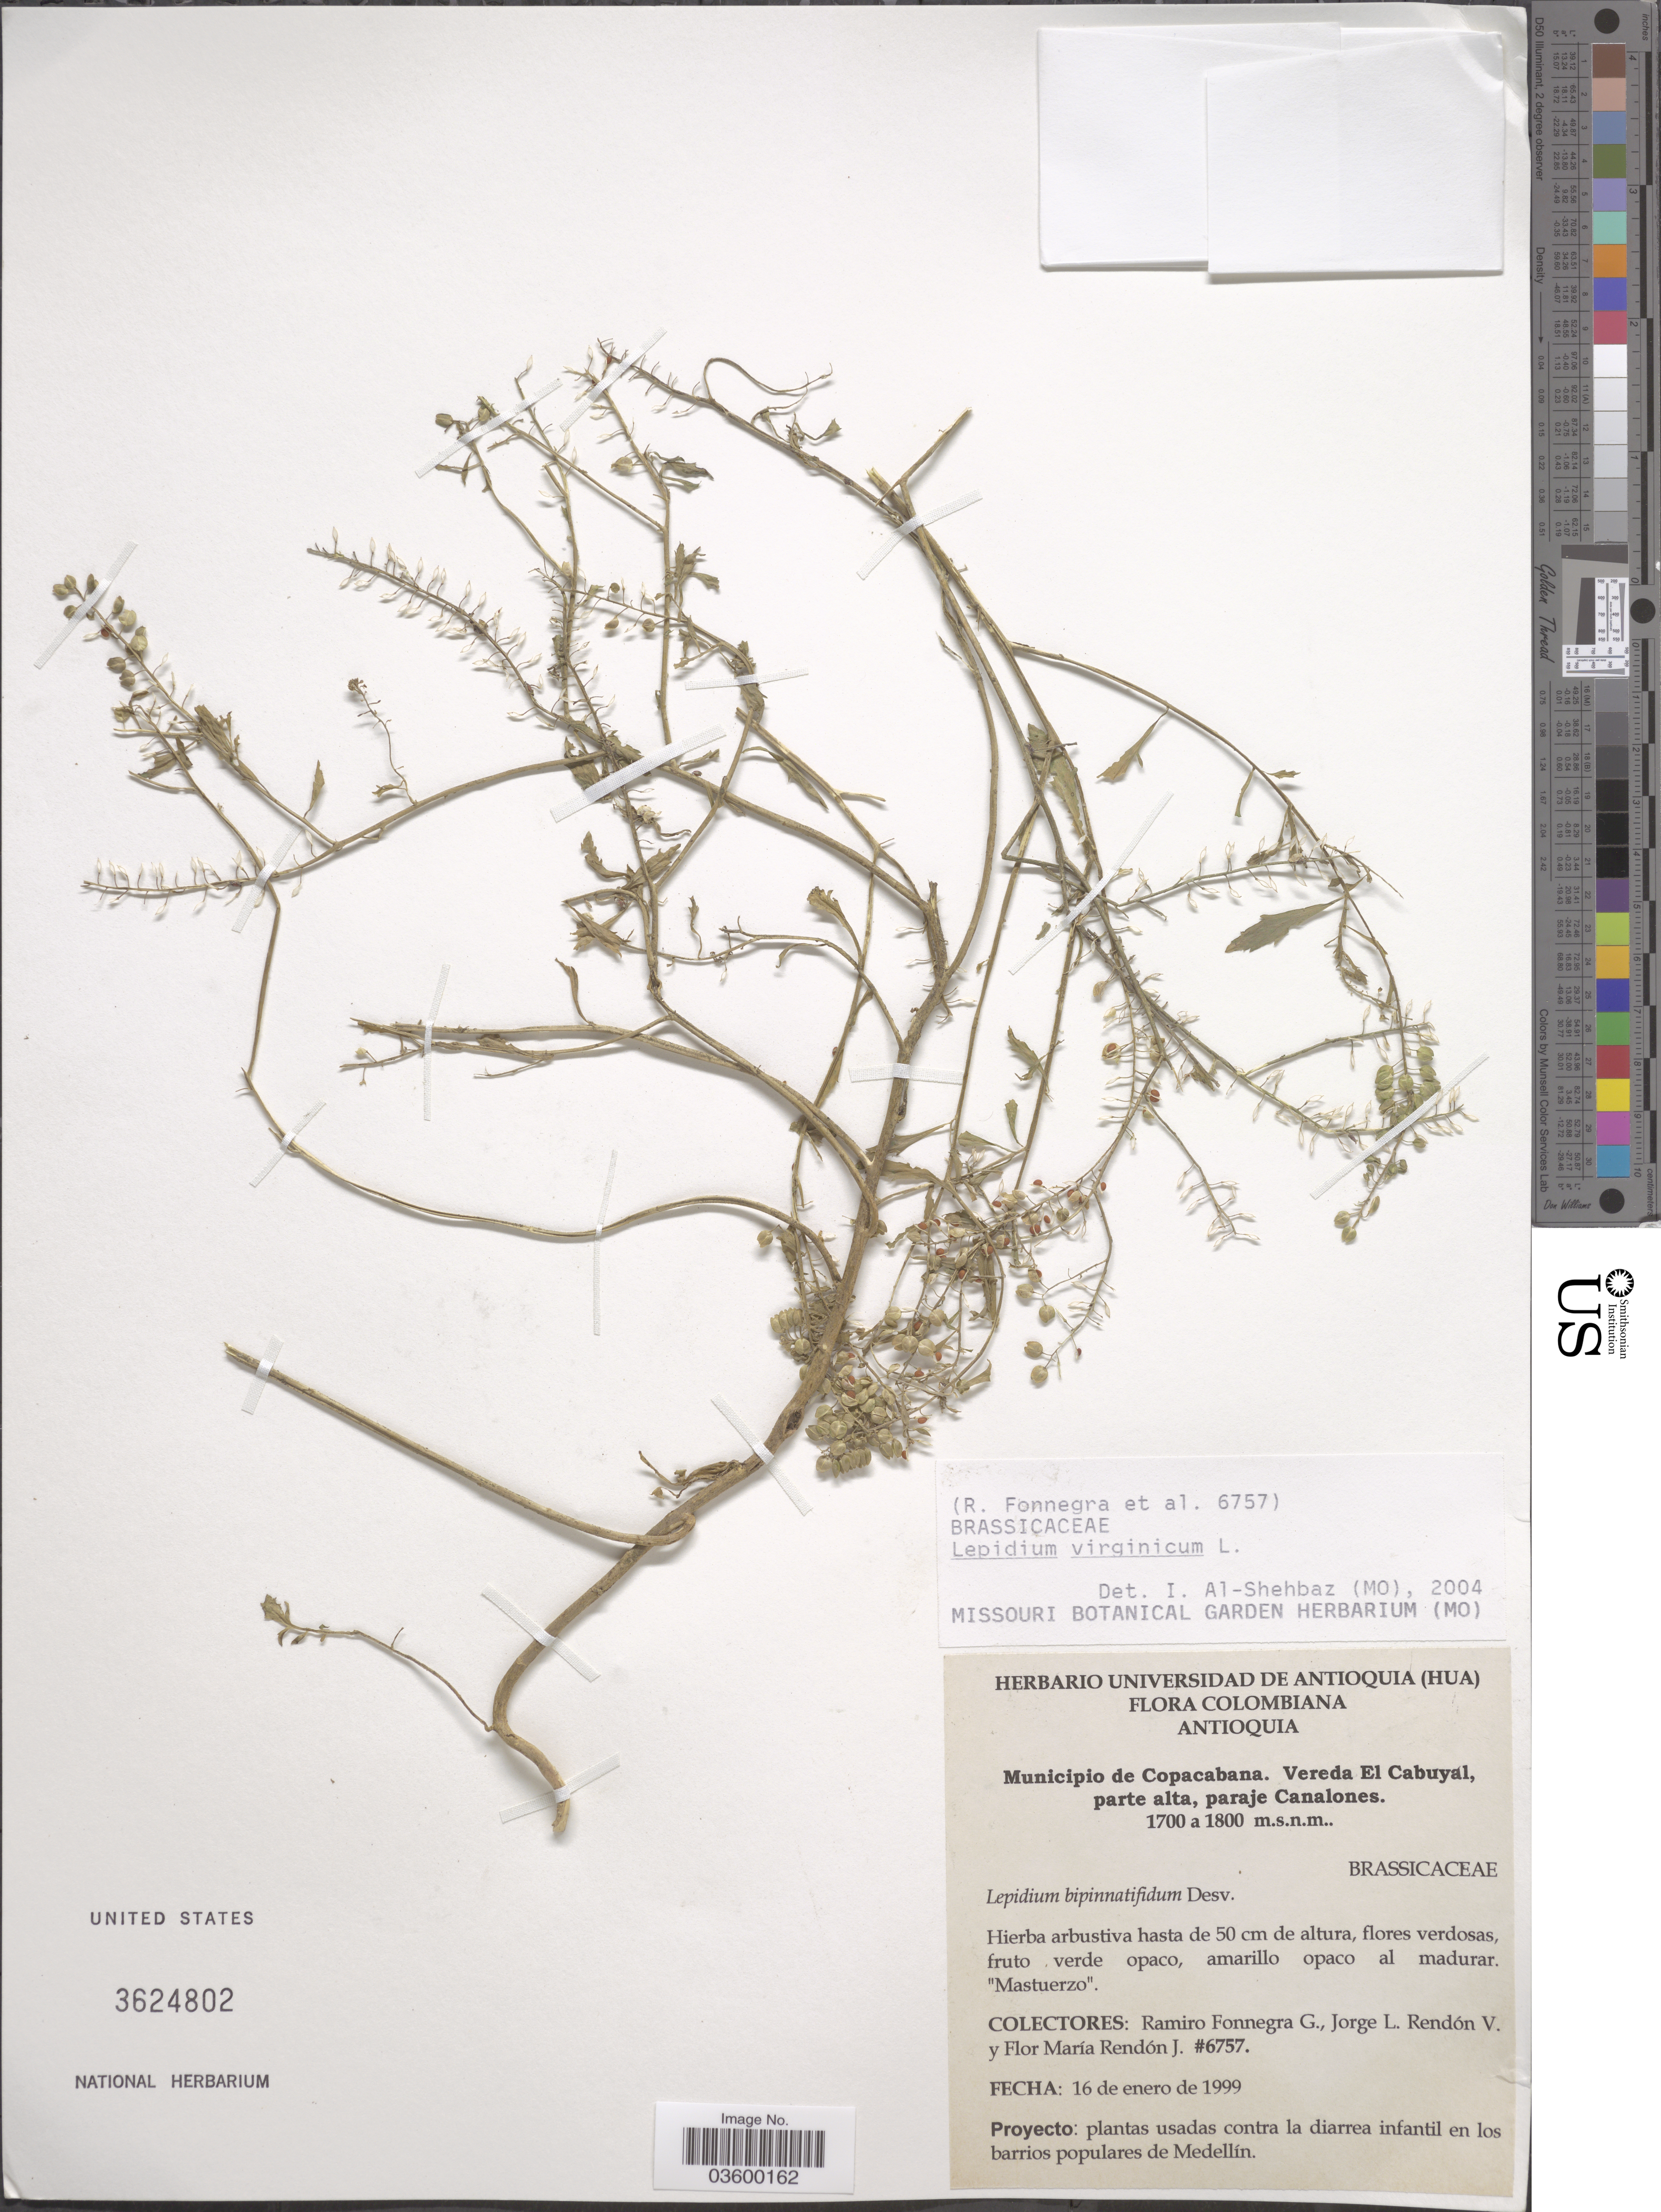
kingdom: Plantae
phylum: Tracheophyta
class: Magnoliopsida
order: Brassicales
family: Brassicaceae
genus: Lepidium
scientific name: Lepidium virginicum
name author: L.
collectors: R. Fonnegra G., J. Rendón V. & F. Rendón J.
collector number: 6757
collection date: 1999-01-16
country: Colombia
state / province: Antioquia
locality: Municipio de Copacabana. Verede El Cabuyal, parte alta, paraje Canalones.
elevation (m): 1700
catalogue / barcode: US 3624802